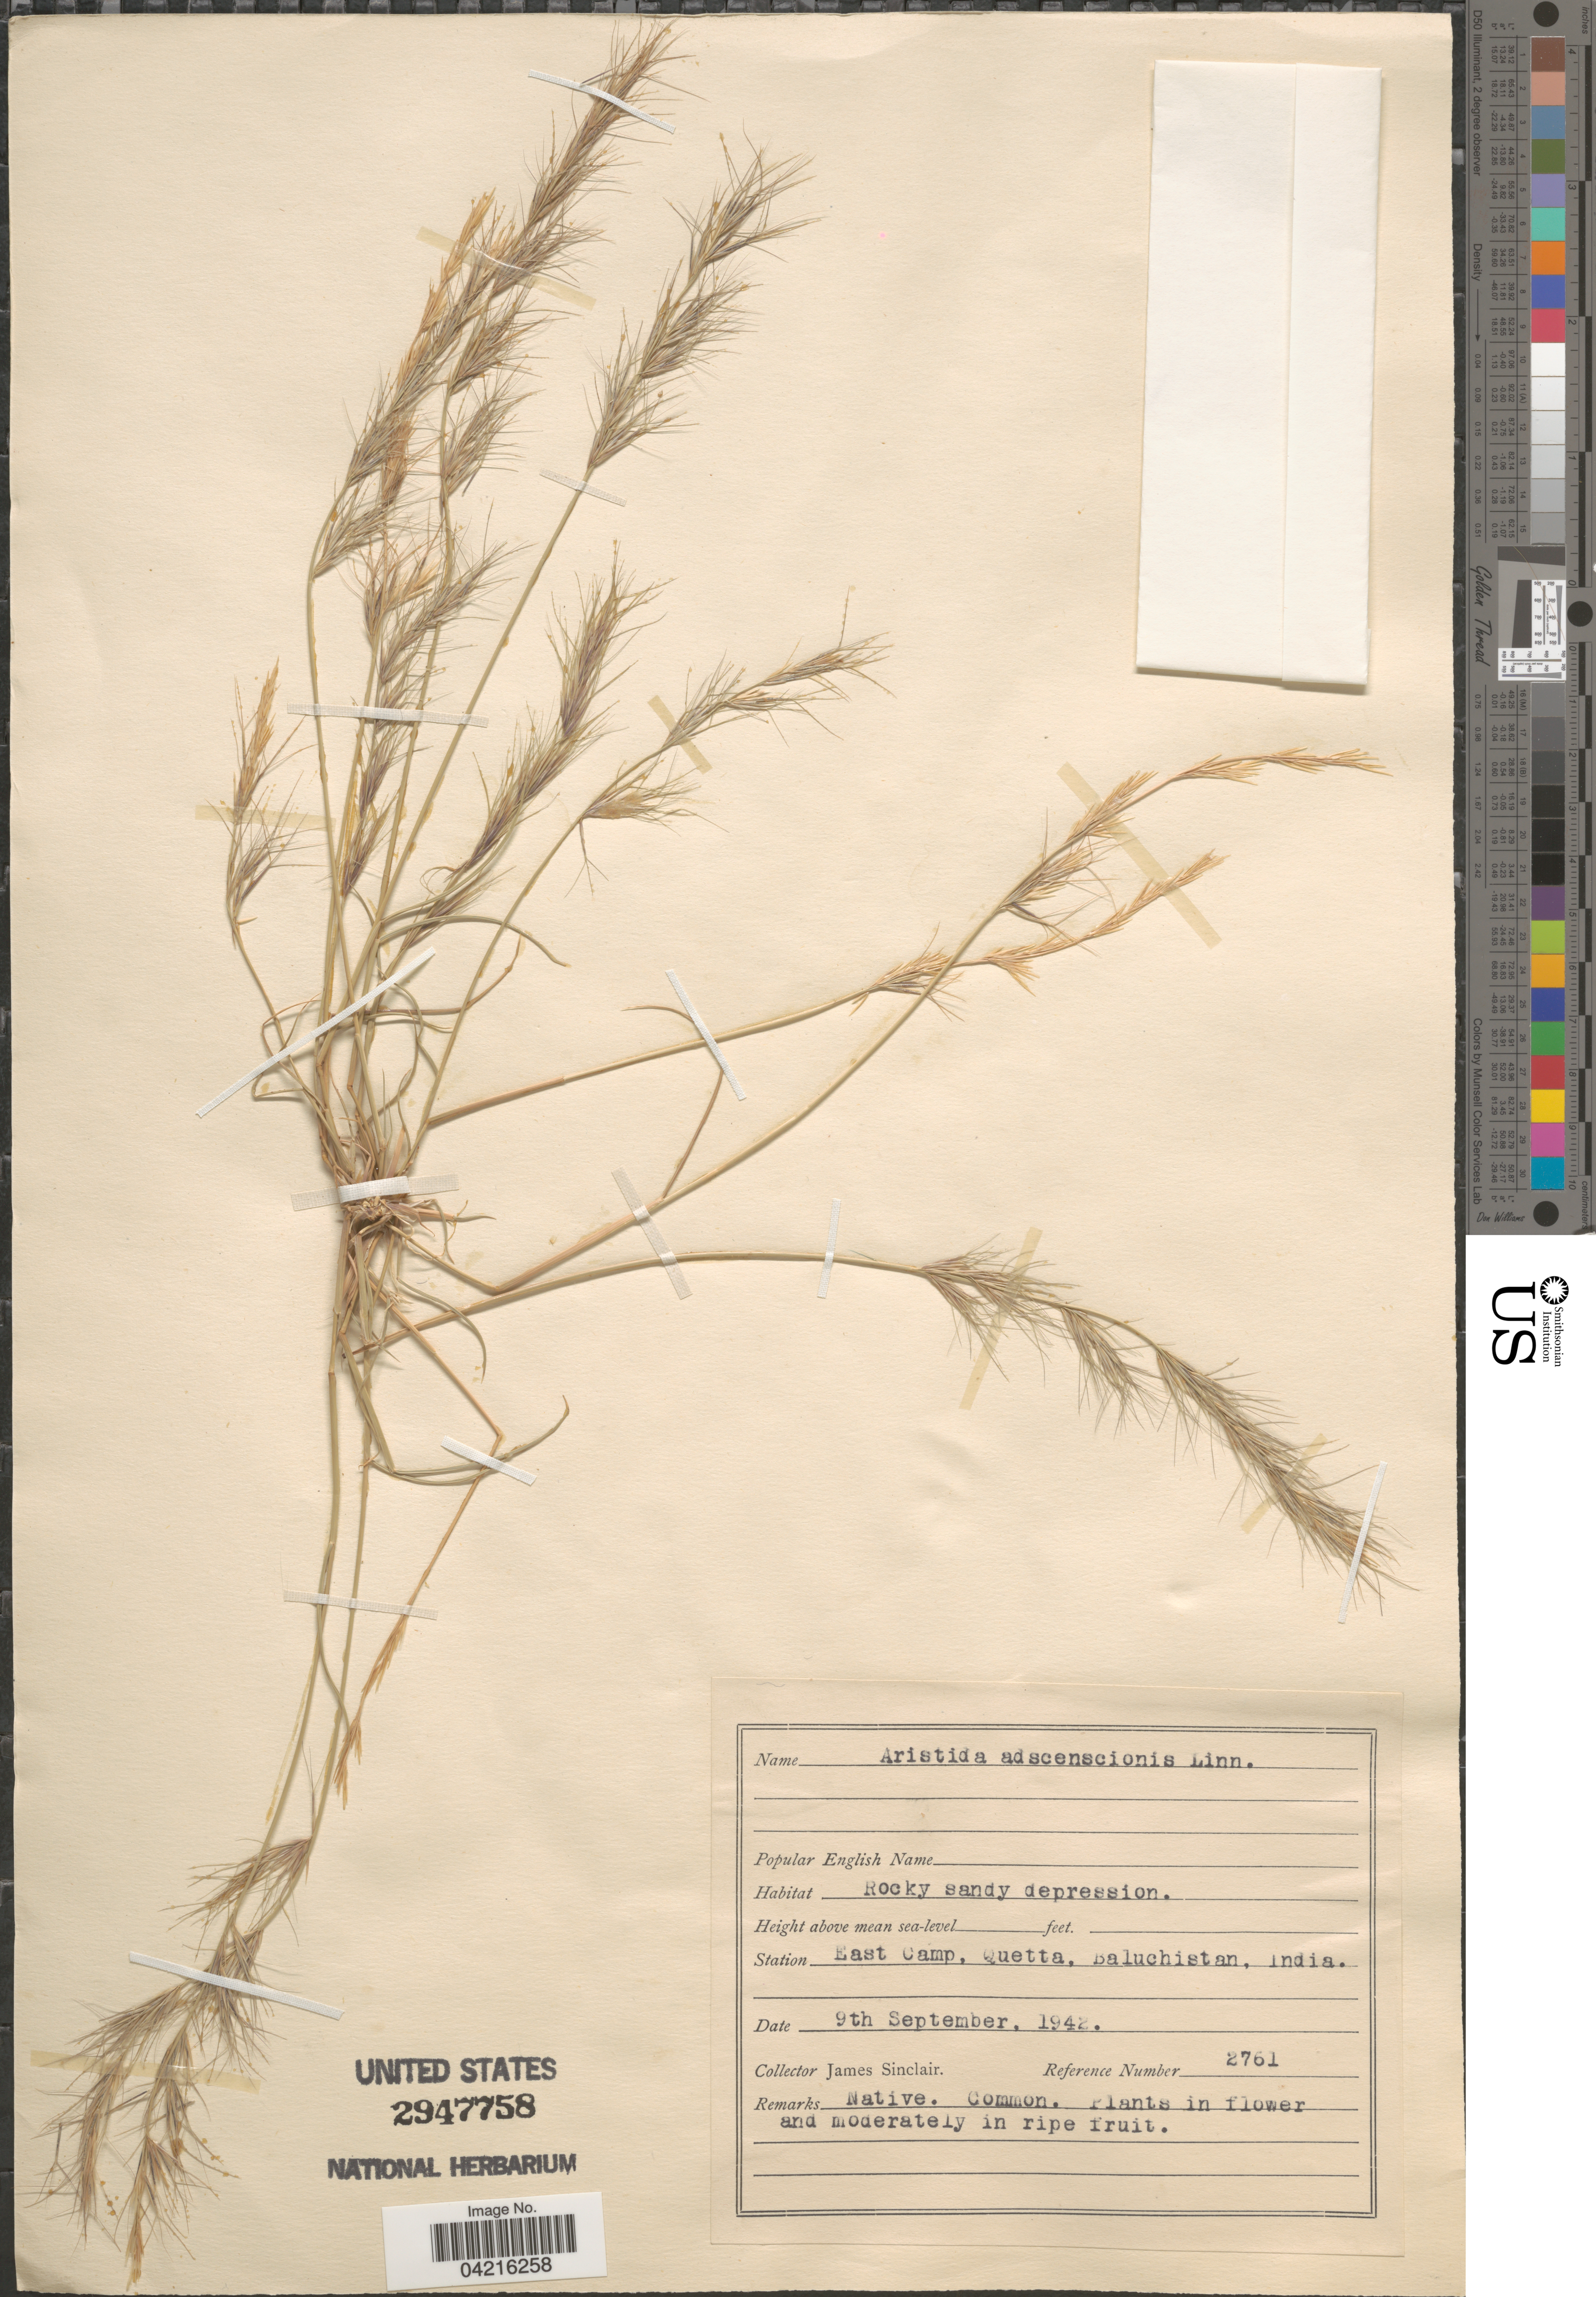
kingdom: Plantae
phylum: Tracheophyta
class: Liliopsida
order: Poales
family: Poaceae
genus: Aristida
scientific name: Aristida adscensionis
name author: L.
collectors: J. Sinclair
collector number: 2761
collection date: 1942-09-09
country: Iran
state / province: Sistan and Baluchistan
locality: Station East Camp, Quetta, Baluchistan.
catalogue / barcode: US 2947758